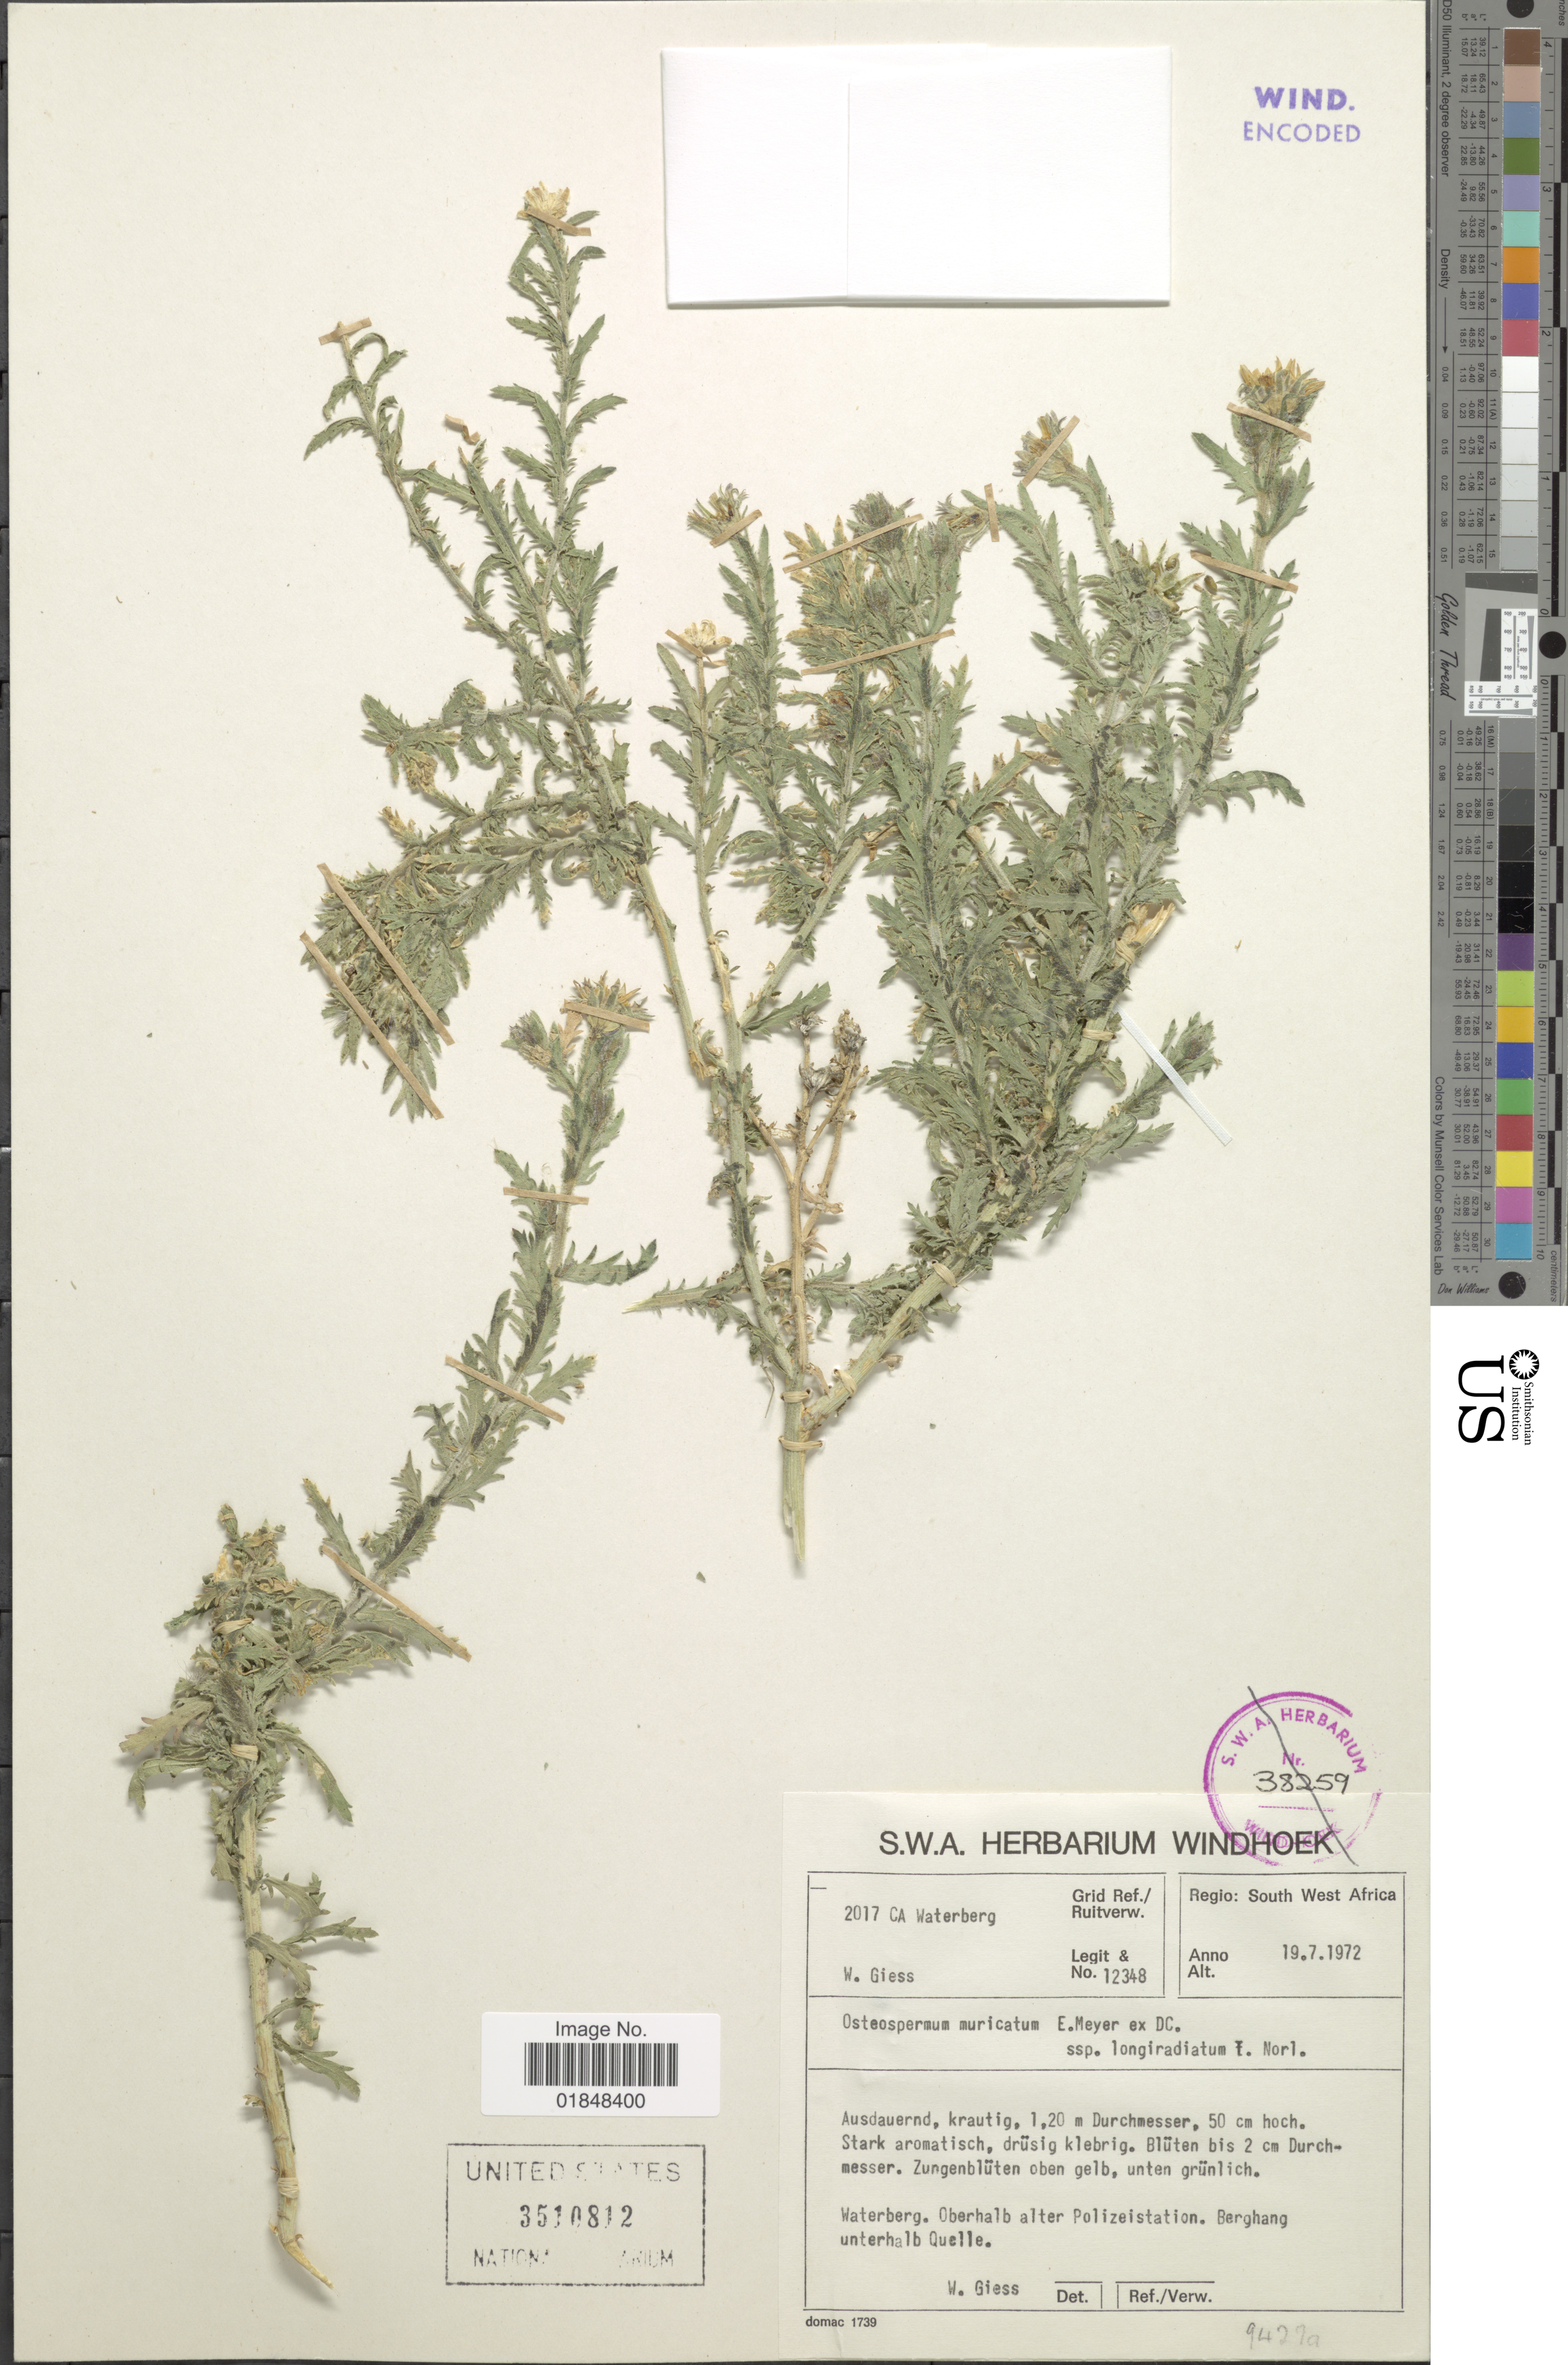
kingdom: Plantae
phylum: Tracheophyta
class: Magnoliopsida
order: Asterales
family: Asteraceae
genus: Osteospermum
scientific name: Osteospermum muricatum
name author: E. Mey.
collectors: W. Giess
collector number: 12348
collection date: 1972-07-19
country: Namibia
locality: South-West Africa. 2017 CA Waterberg. Waterberg. Oberhalb alter Polizeistation. Berghang unterhalb Quelle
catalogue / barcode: US 3510812